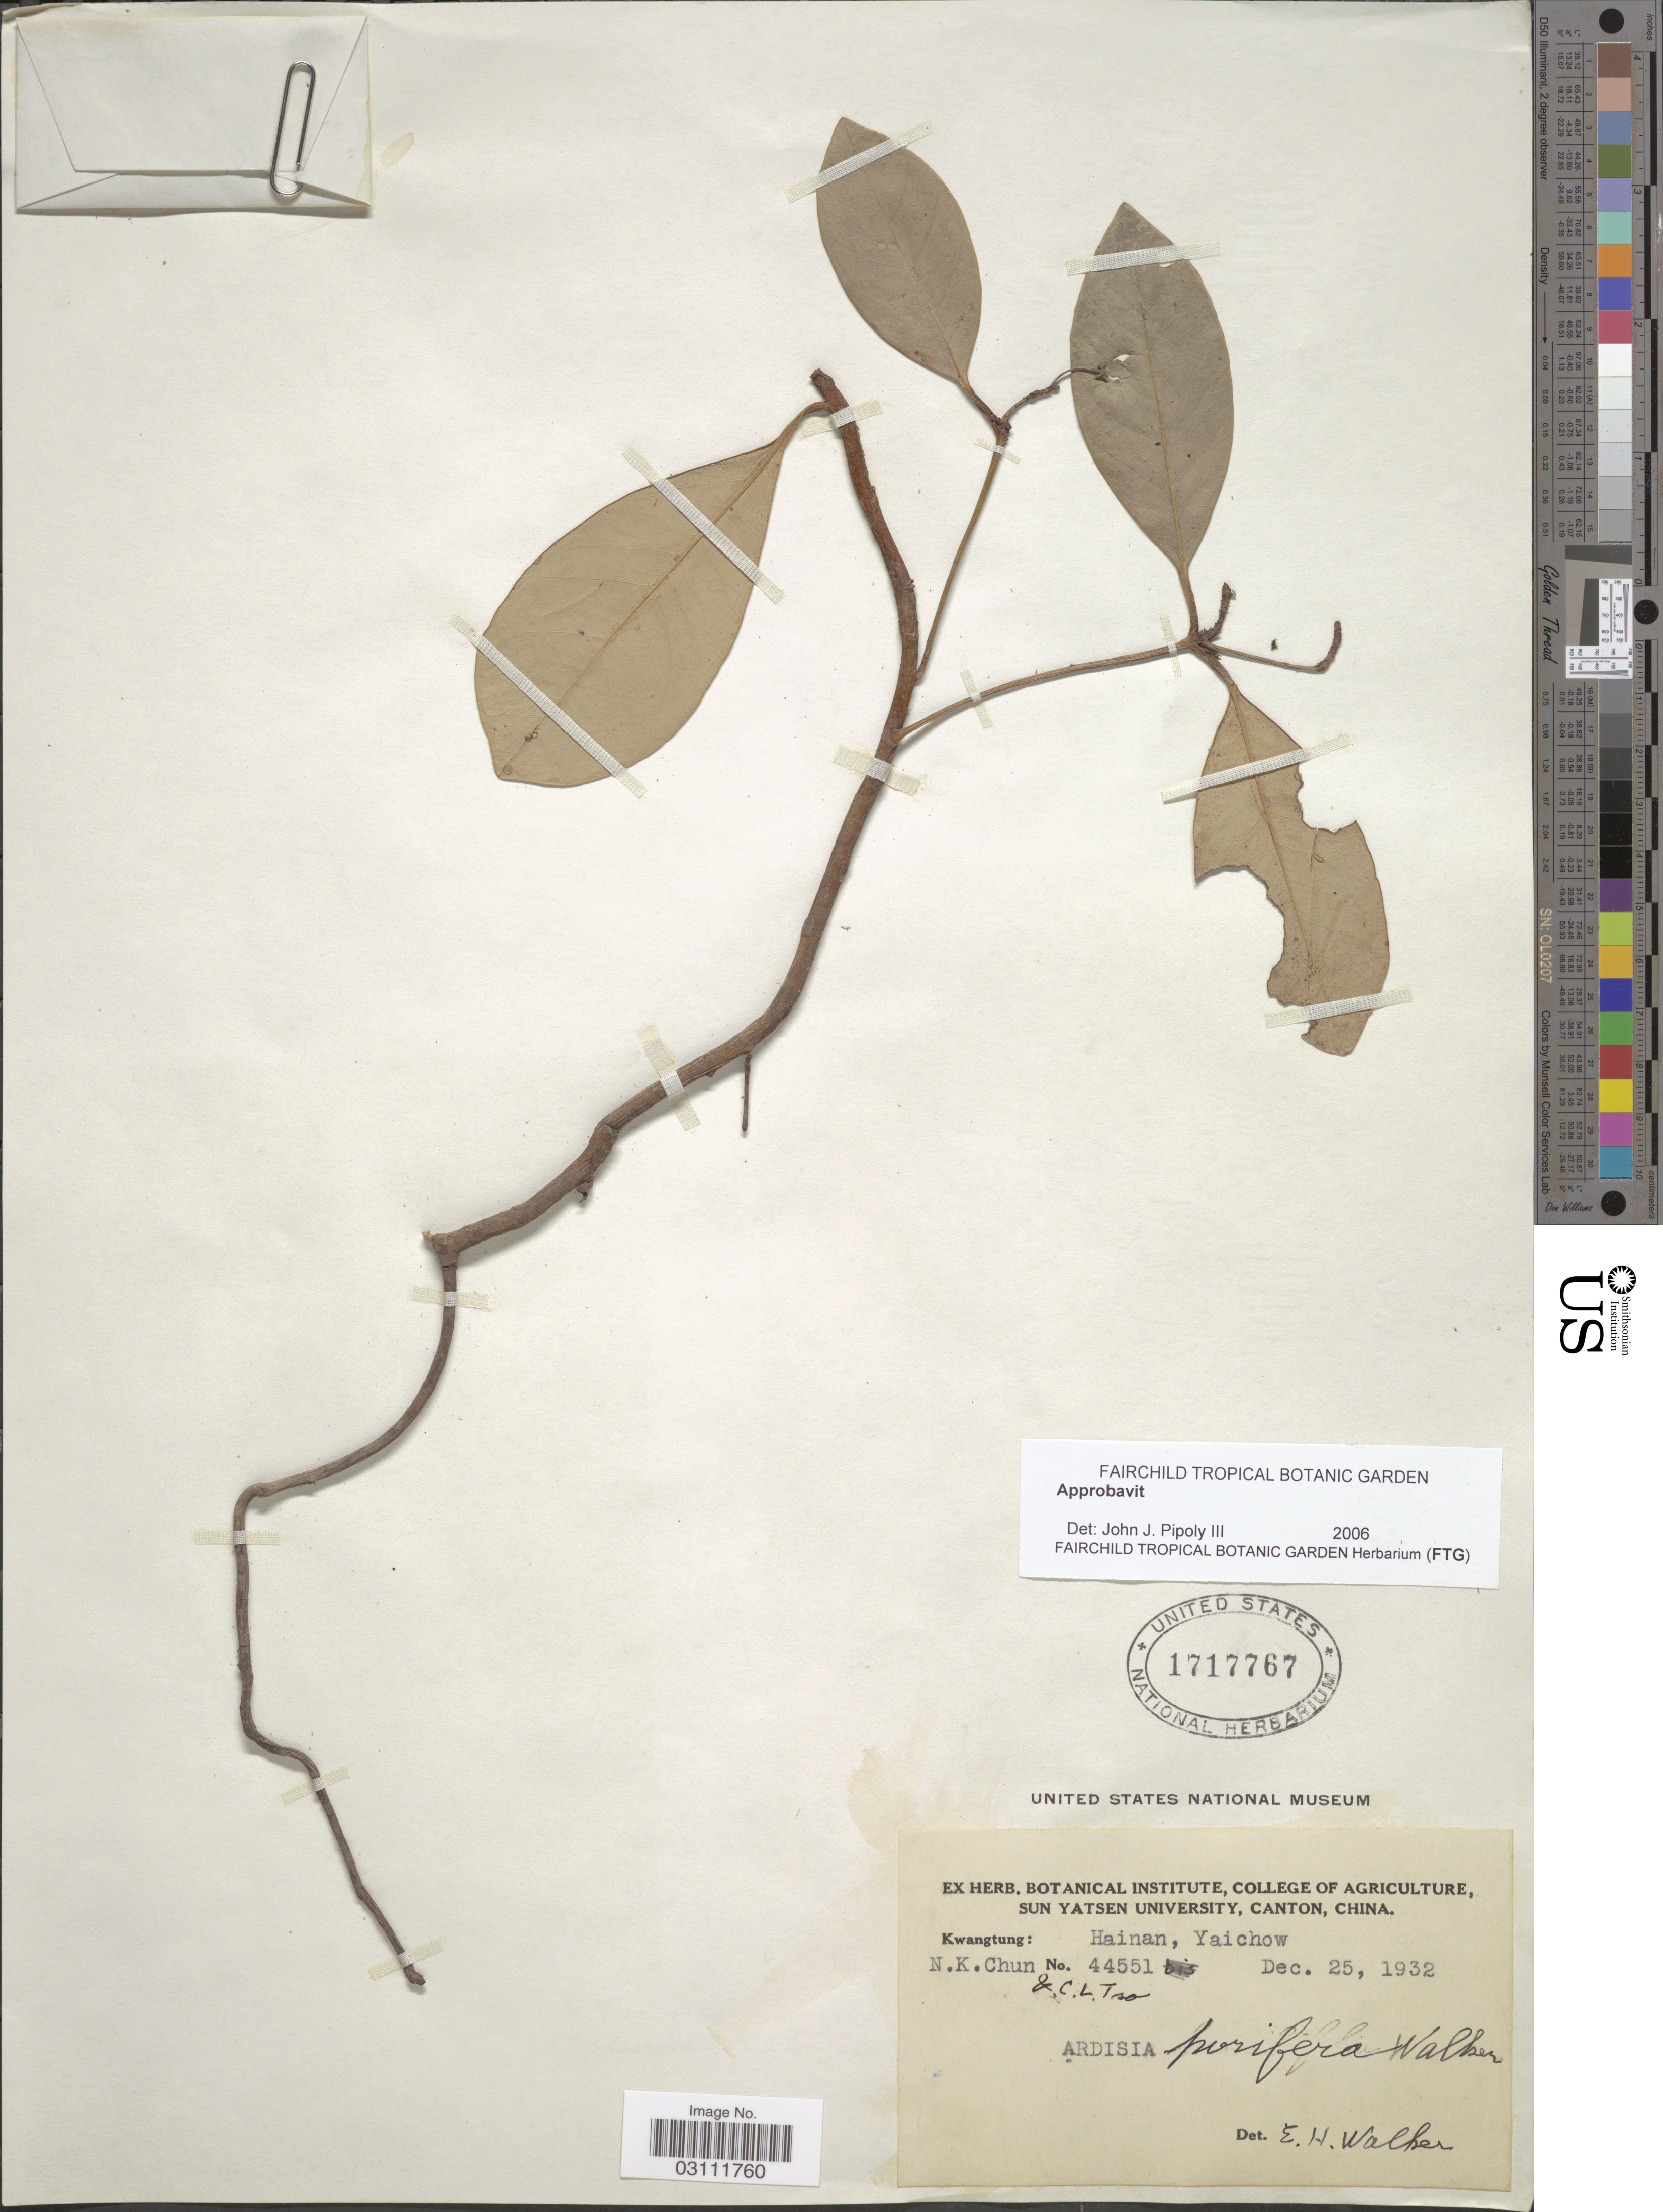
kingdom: Plantae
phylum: Tracheophyta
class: Magnoliopsida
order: Ericales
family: Primulaceae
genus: Ardisia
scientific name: Ardisia porifera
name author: E. Walker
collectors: N. K. Chun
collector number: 44551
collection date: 1932-12-25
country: China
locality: Kwangtung. Hainan, Yaichow.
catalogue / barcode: US 1717767